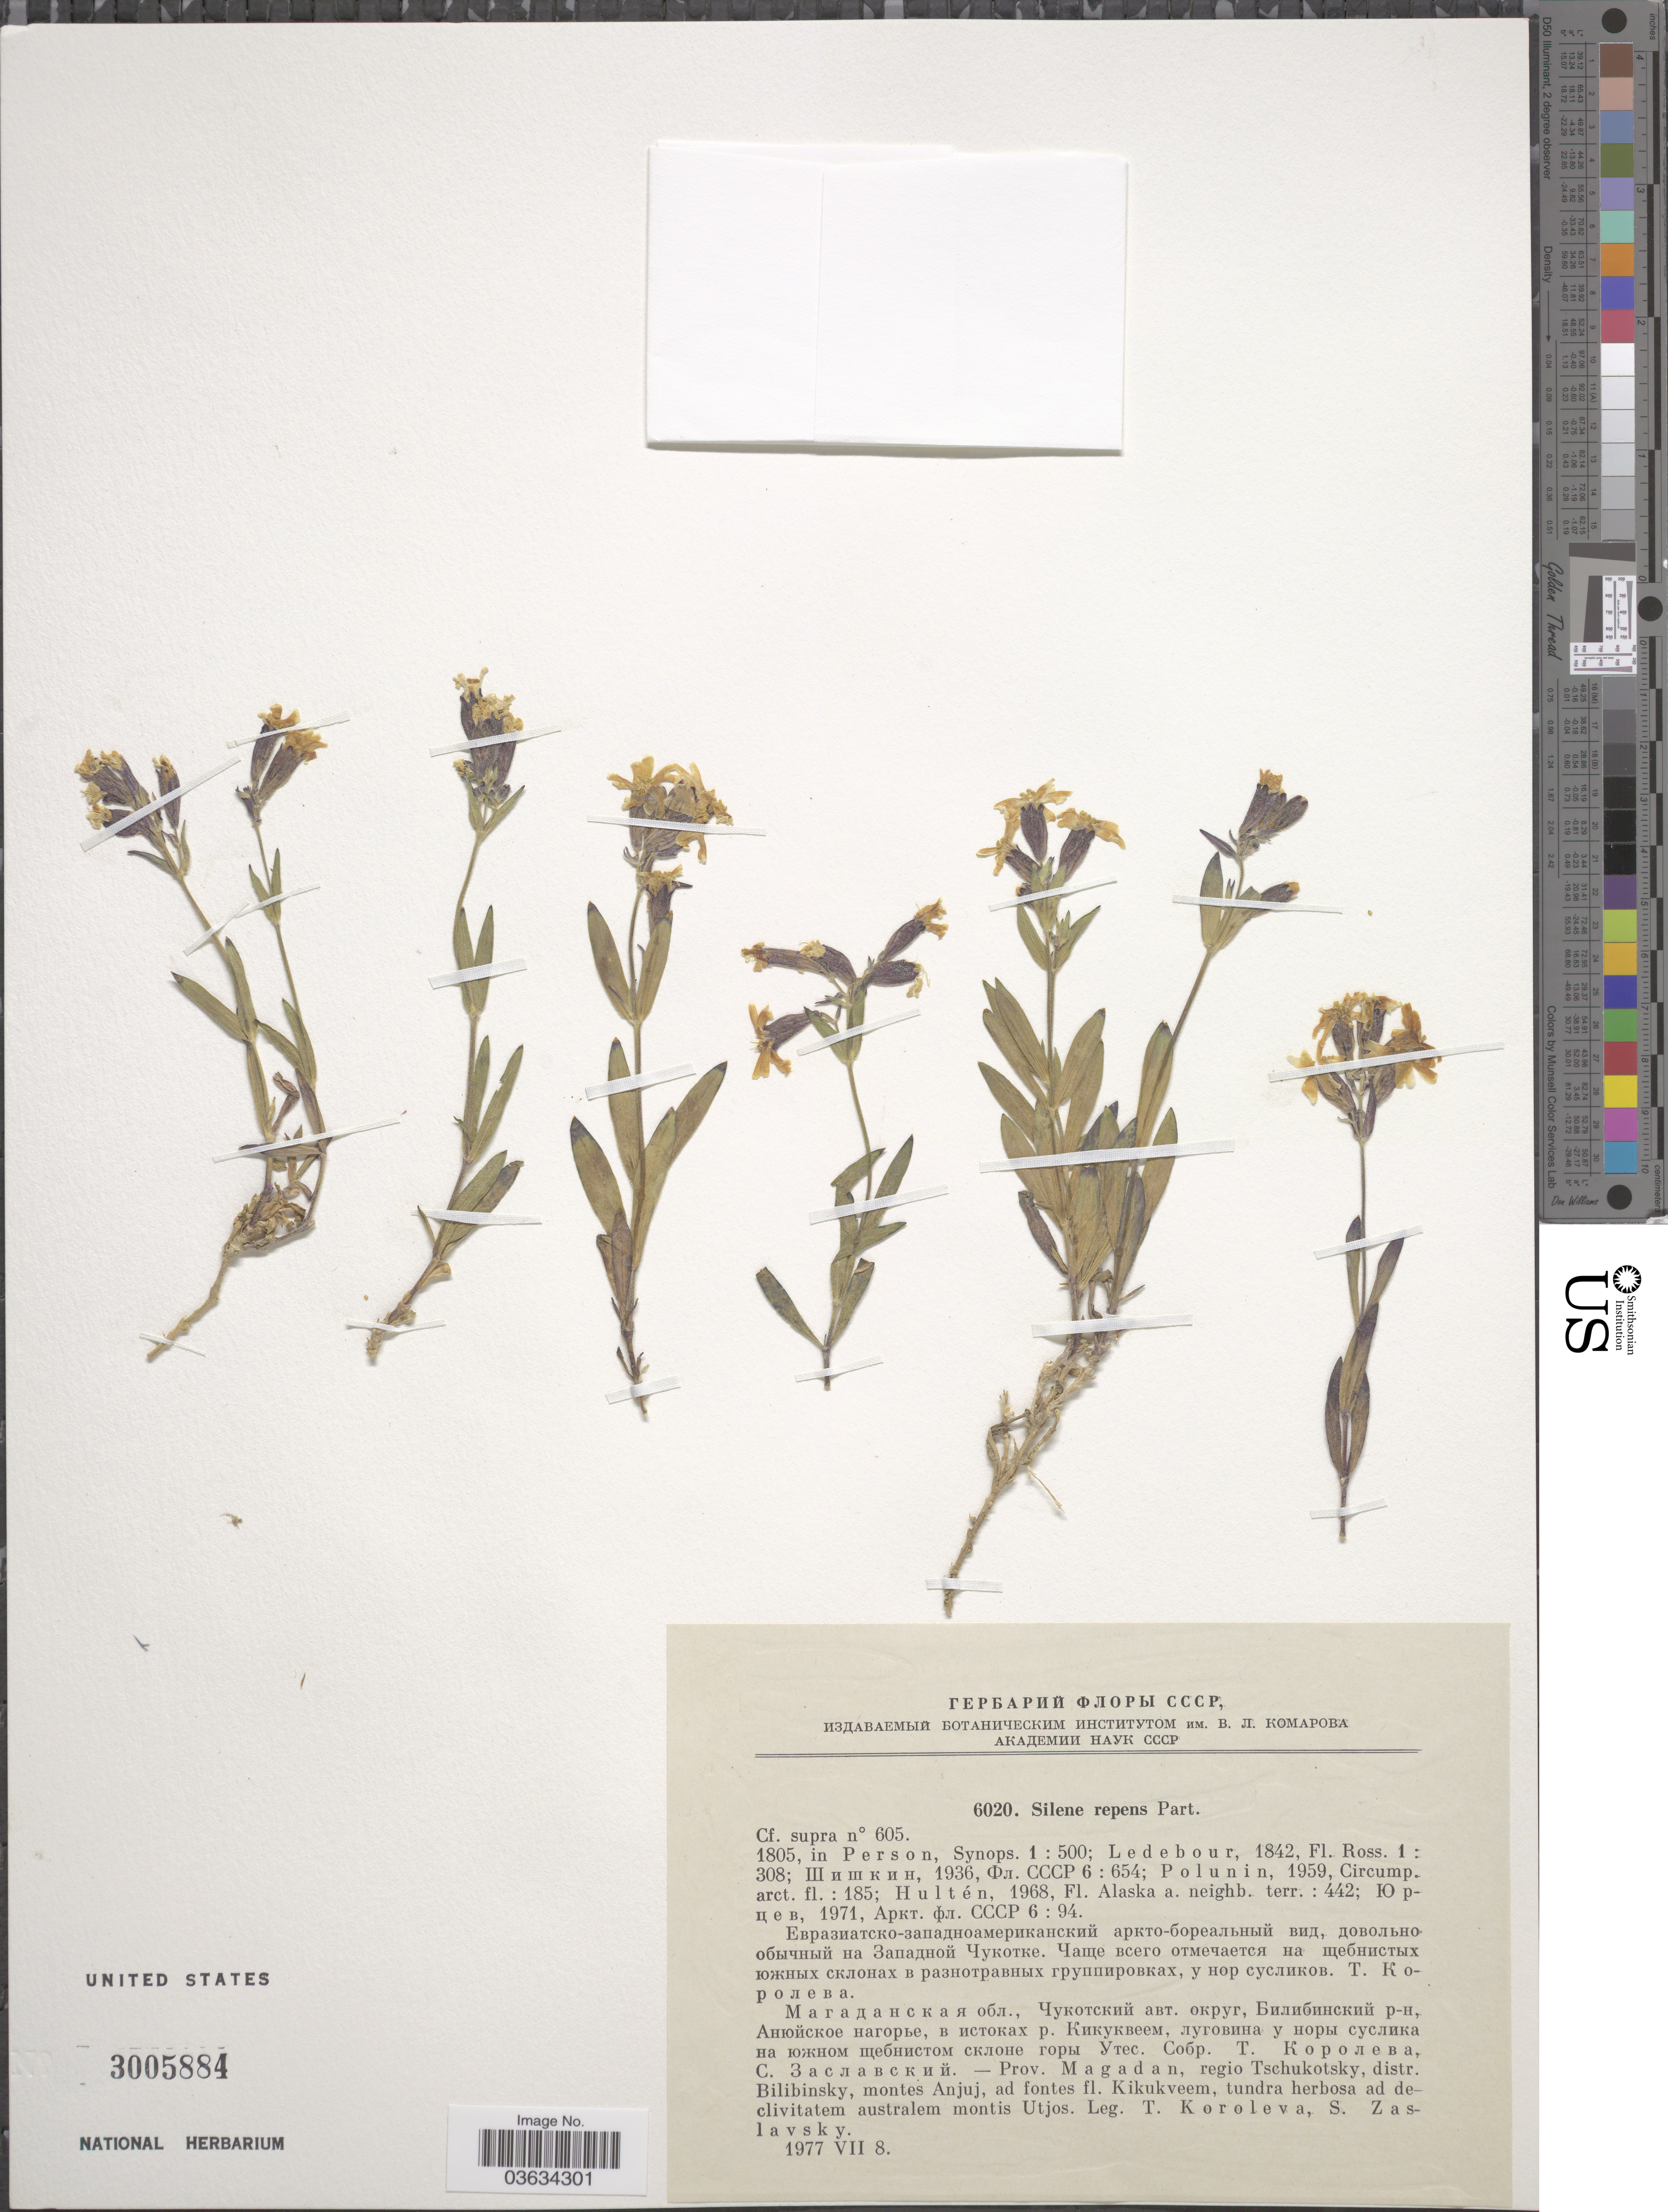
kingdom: Plantae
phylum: Tracheophyta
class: Magnoliopsida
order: Caryophyllales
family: Caryophyllaceae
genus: Silene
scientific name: Silene repens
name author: Patrin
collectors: T. Koroleva & S. Zaslavsky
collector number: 6020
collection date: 1977-07-08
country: Russian Federation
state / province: Magadan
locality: Prov. Magadan, regio Tschukotsky, distr. Bilibinsky, montes Anjuj, ad fontes fl. Kikukveem, tundra herbosa ad declivitatem australem montis Utjos.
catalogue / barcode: US 3005884